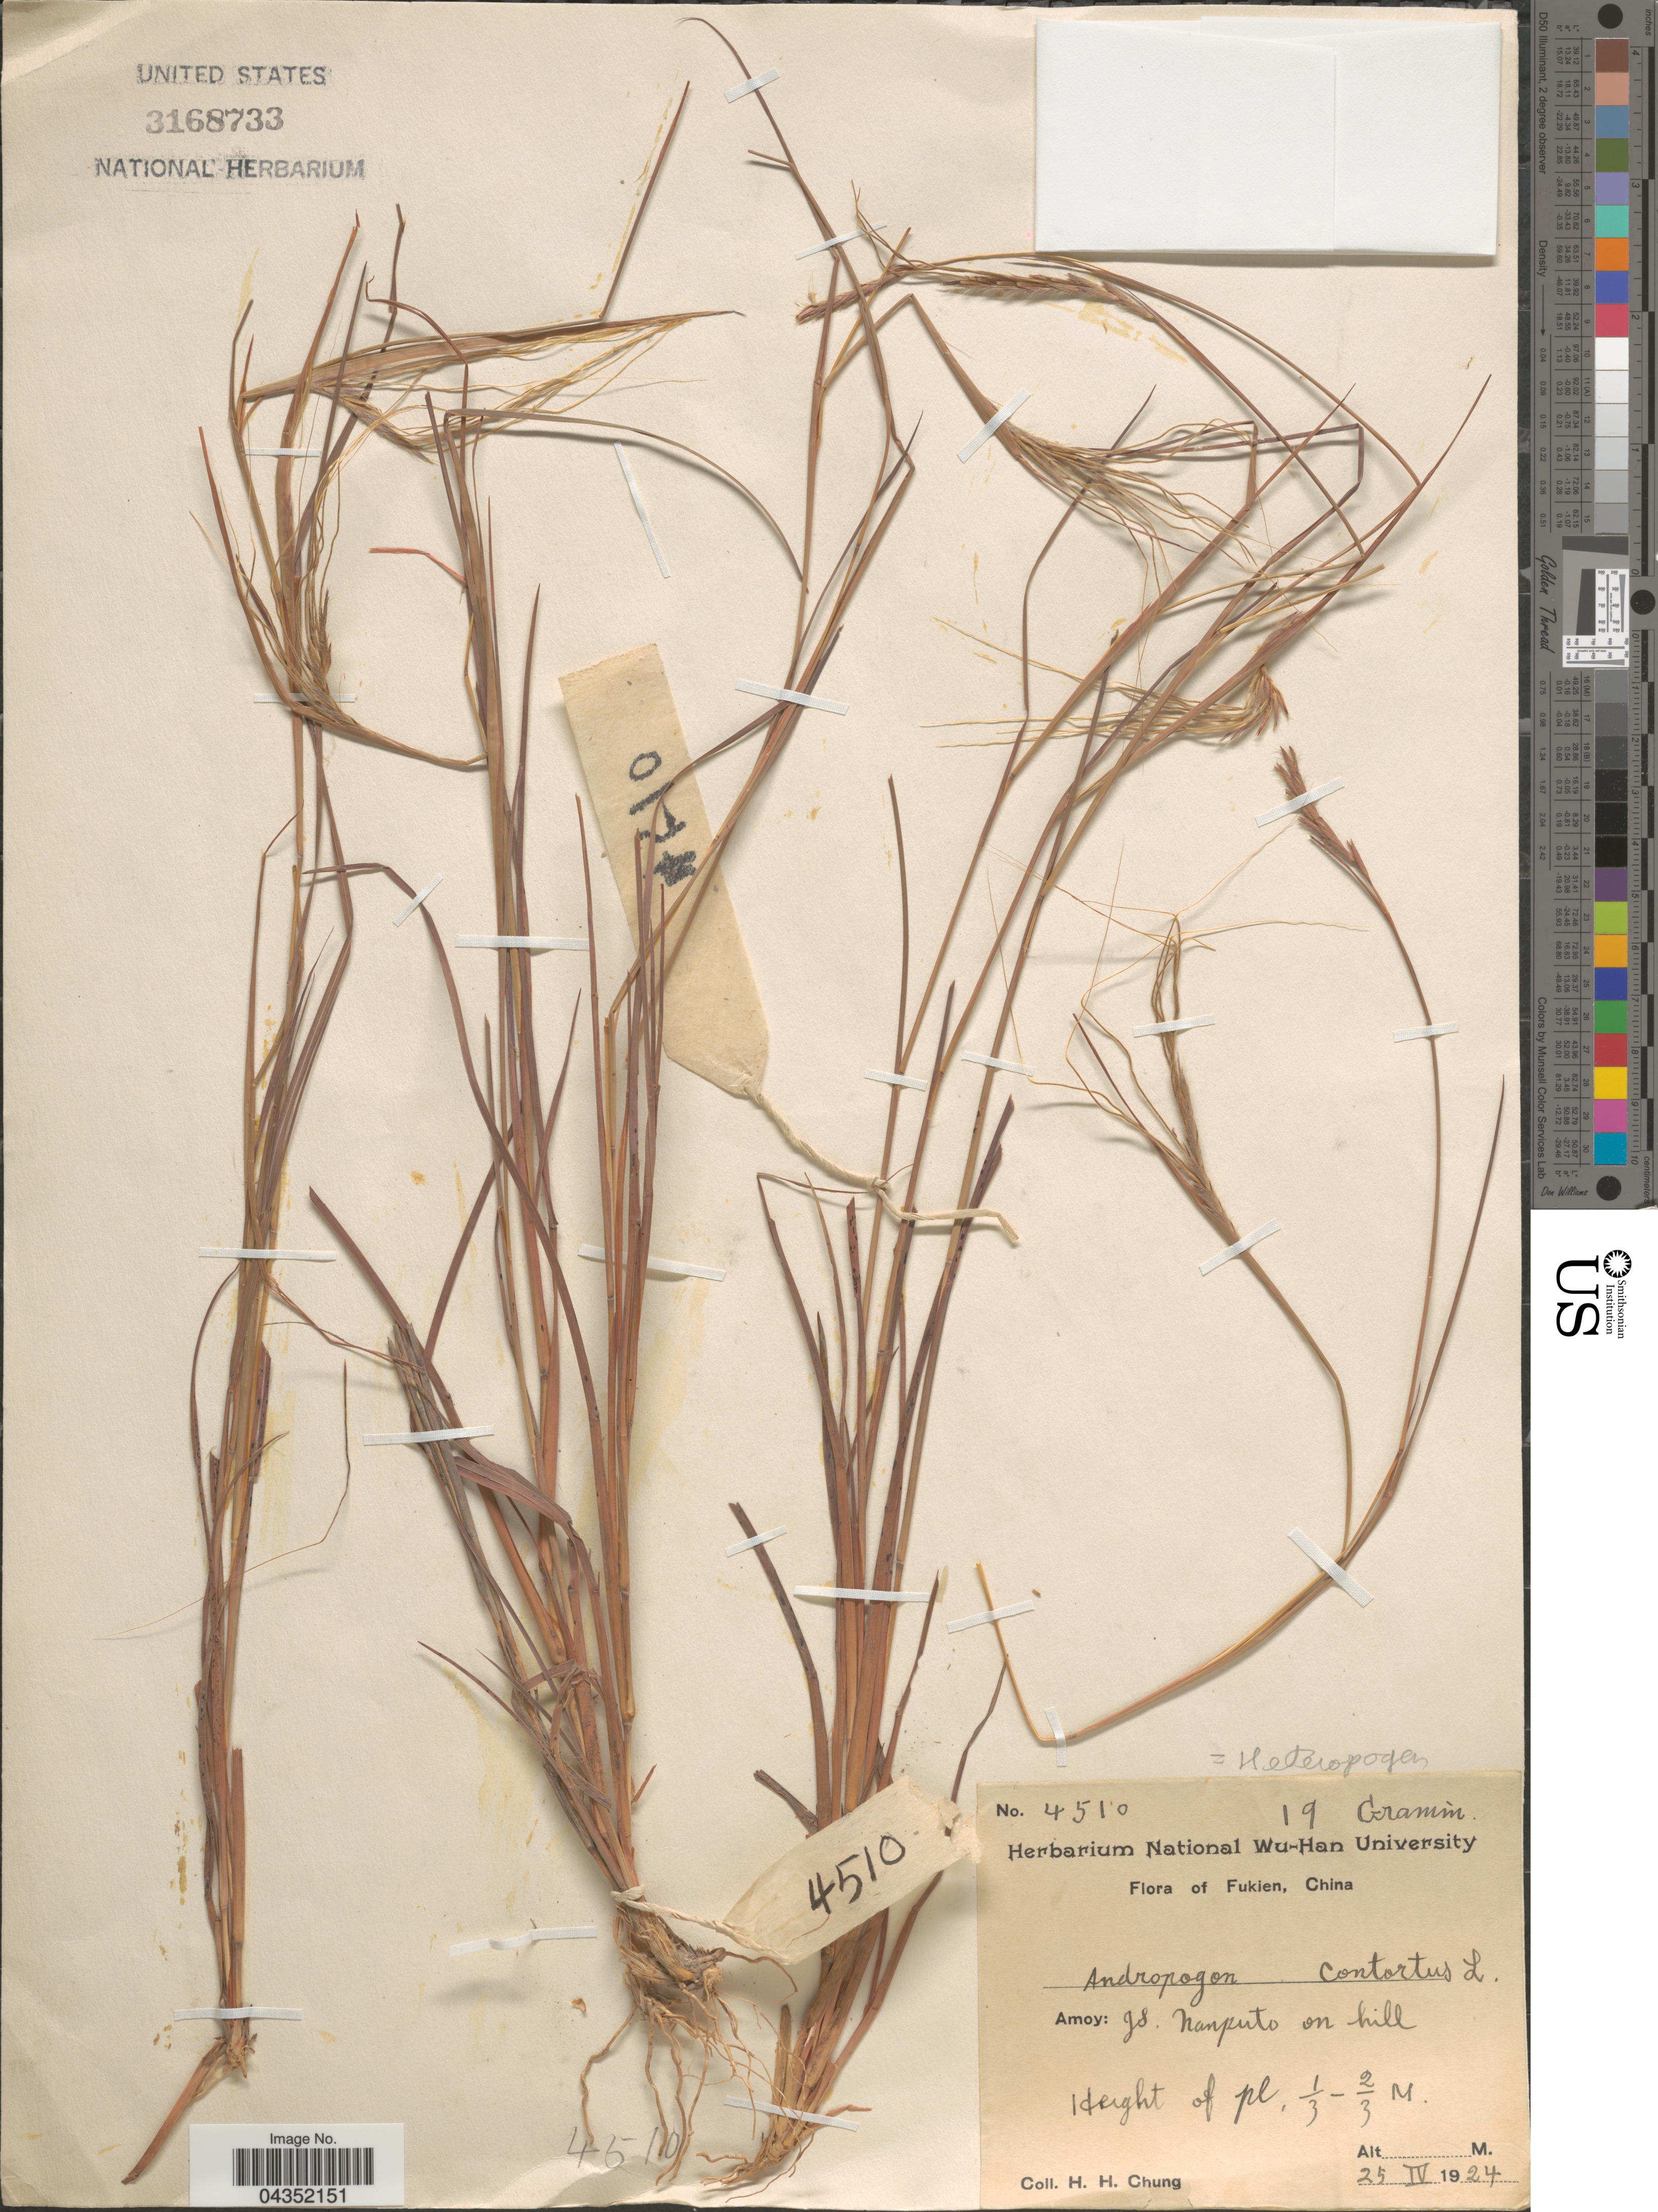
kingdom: Plantae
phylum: Tracheophyta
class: Liliopsida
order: Poales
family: Poaceae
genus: Heteropogon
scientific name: Heteropogon contortus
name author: (L.) P. Beauv. ex Roem. & Schult.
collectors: H. Chung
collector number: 4510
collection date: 1924-04-25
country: China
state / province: Fujian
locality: Fukien. Amoy: Is. Nanputo on hill.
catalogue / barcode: US 3168733